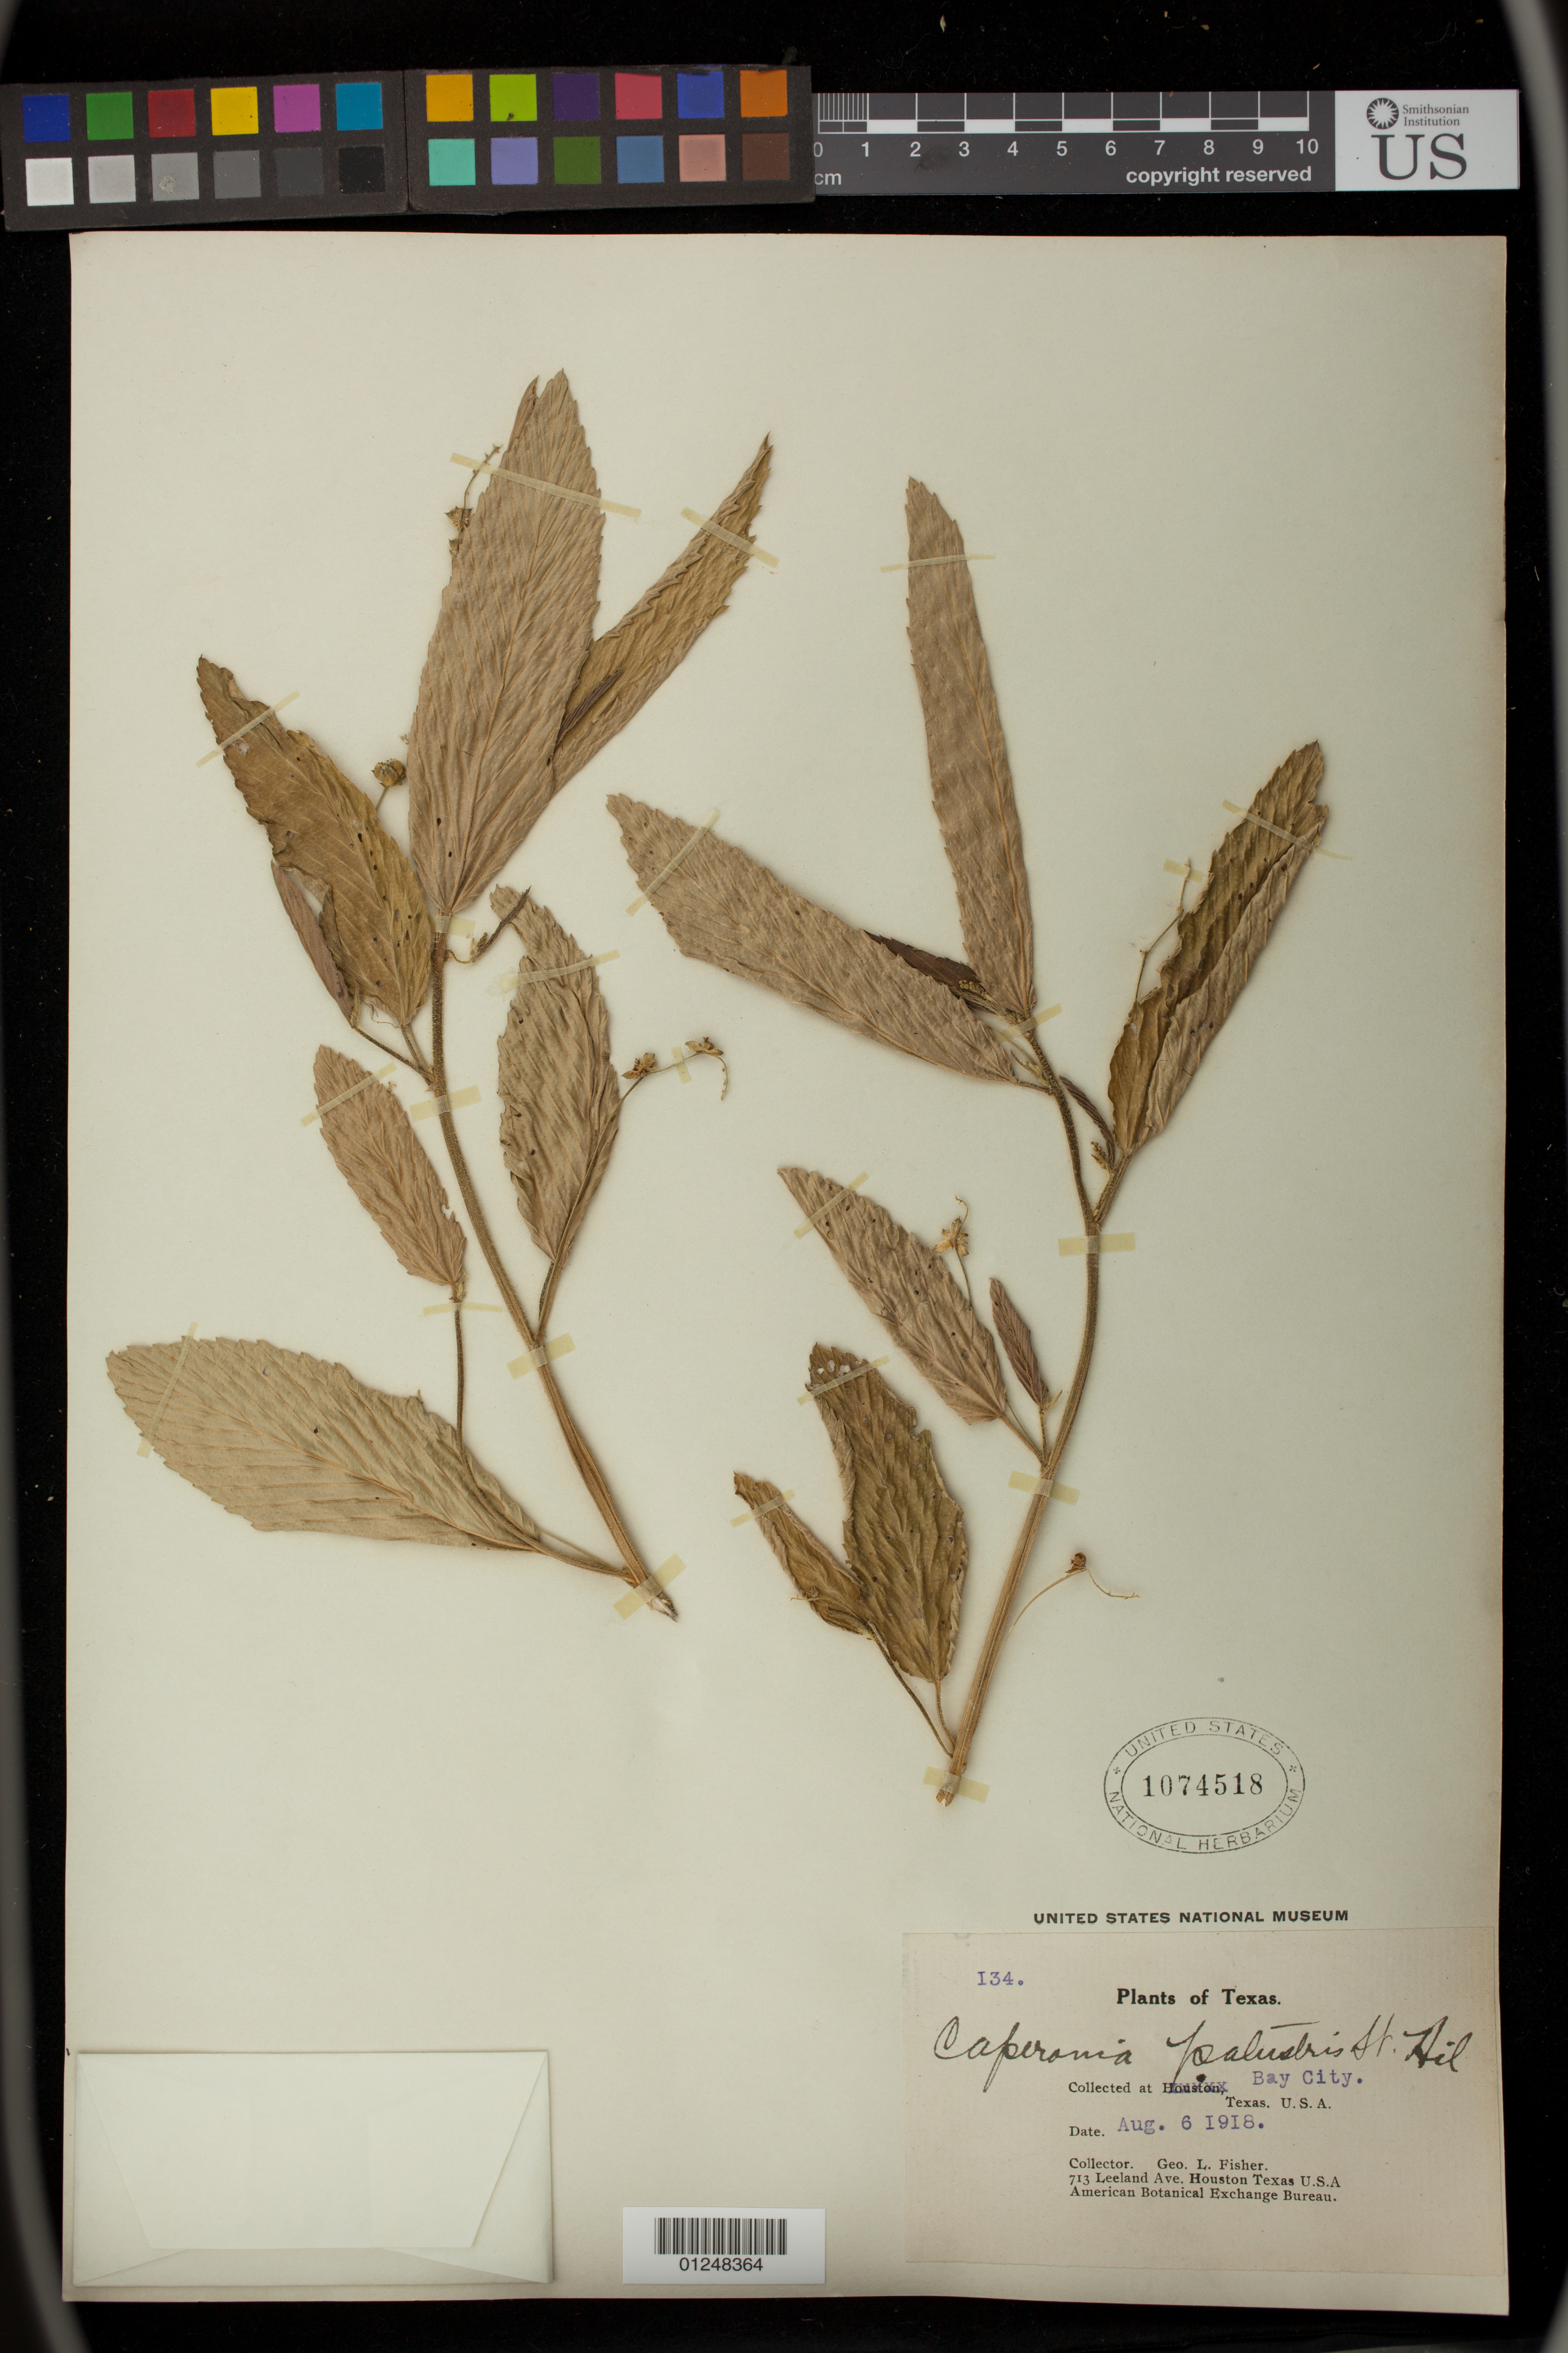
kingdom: Plantae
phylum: Tracheophyta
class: Magnoliopsida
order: Malpighiales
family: Euphorbiaceae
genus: Caperonia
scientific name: Caperonia castaneifolia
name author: (L.) A. St.-Hil.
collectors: G. L. Fisher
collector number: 134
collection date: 1918-08-06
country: United States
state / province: Texas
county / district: Matagorda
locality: Bay City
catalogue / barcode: US 1074518